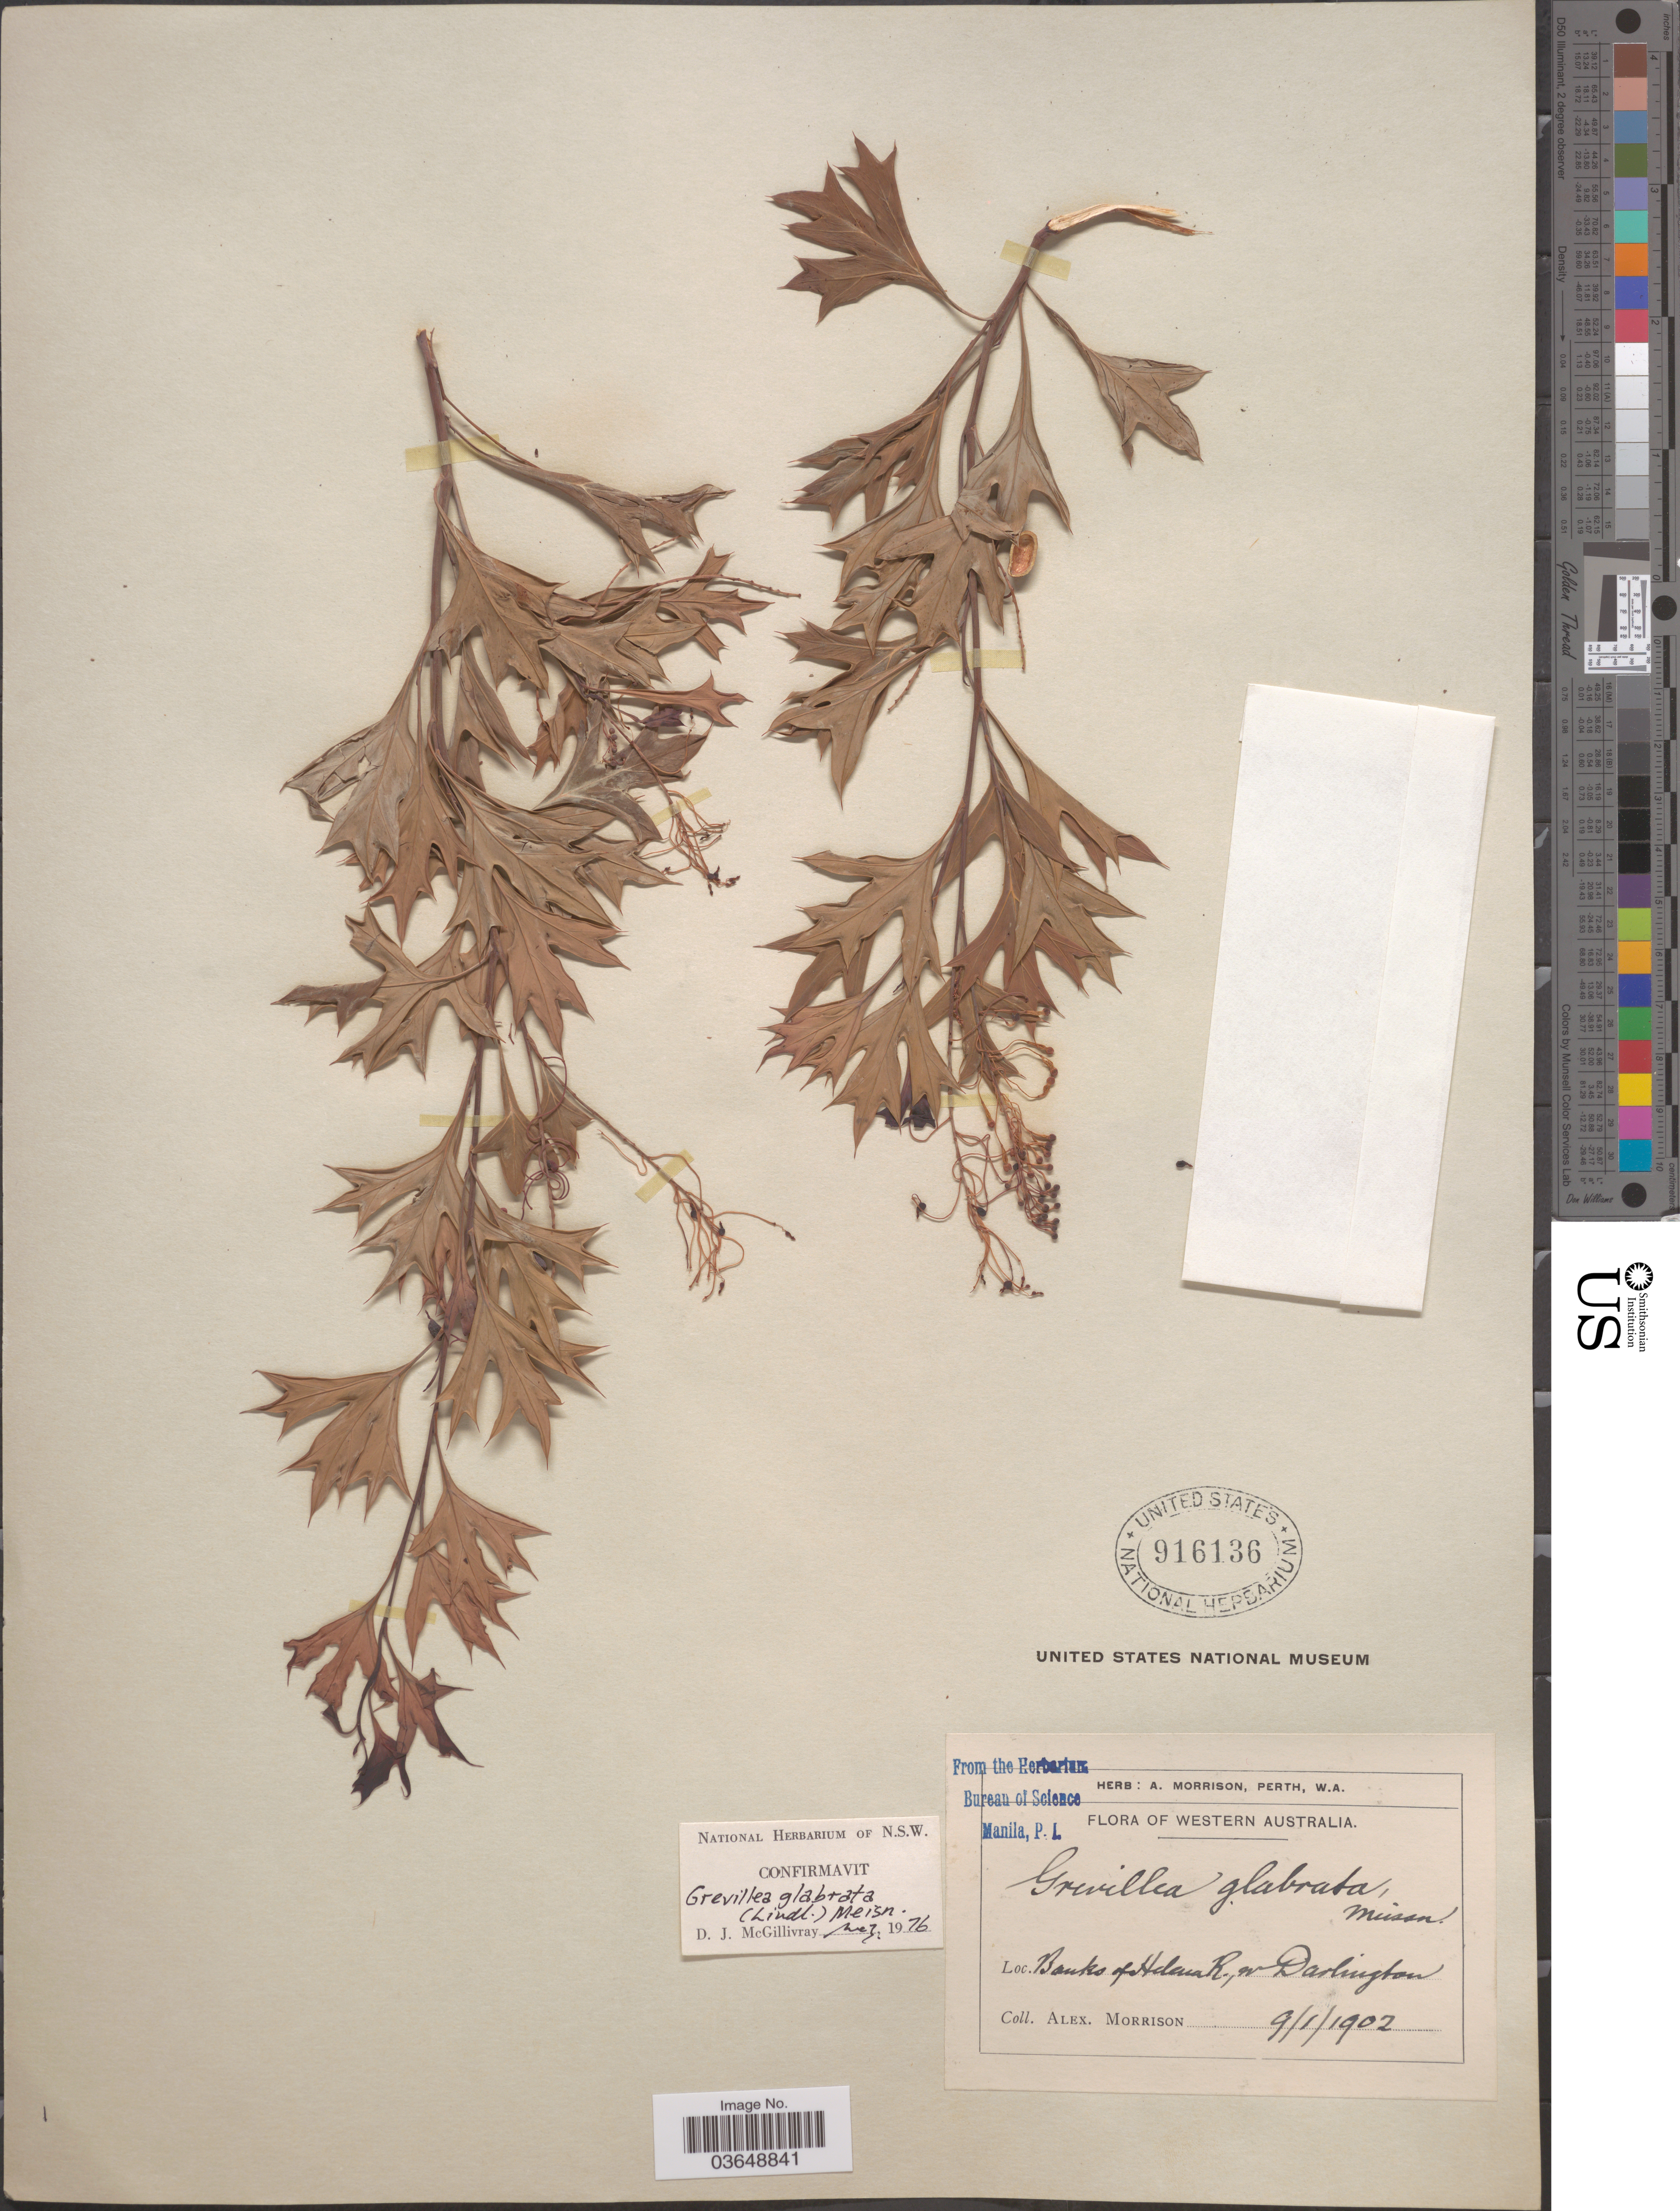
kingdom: Plantae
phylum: Tracheophyta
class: Magnoliopsida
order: Proteales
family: Proteaceae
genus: Grevillea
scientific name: Grevillea glabrata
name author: (Lindl.) Meisn.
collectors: A. Morrison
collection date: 1902-01-09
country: Australia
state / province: Western Australia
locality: Banks of Helena R., w Darlington.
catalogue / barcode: US 916136